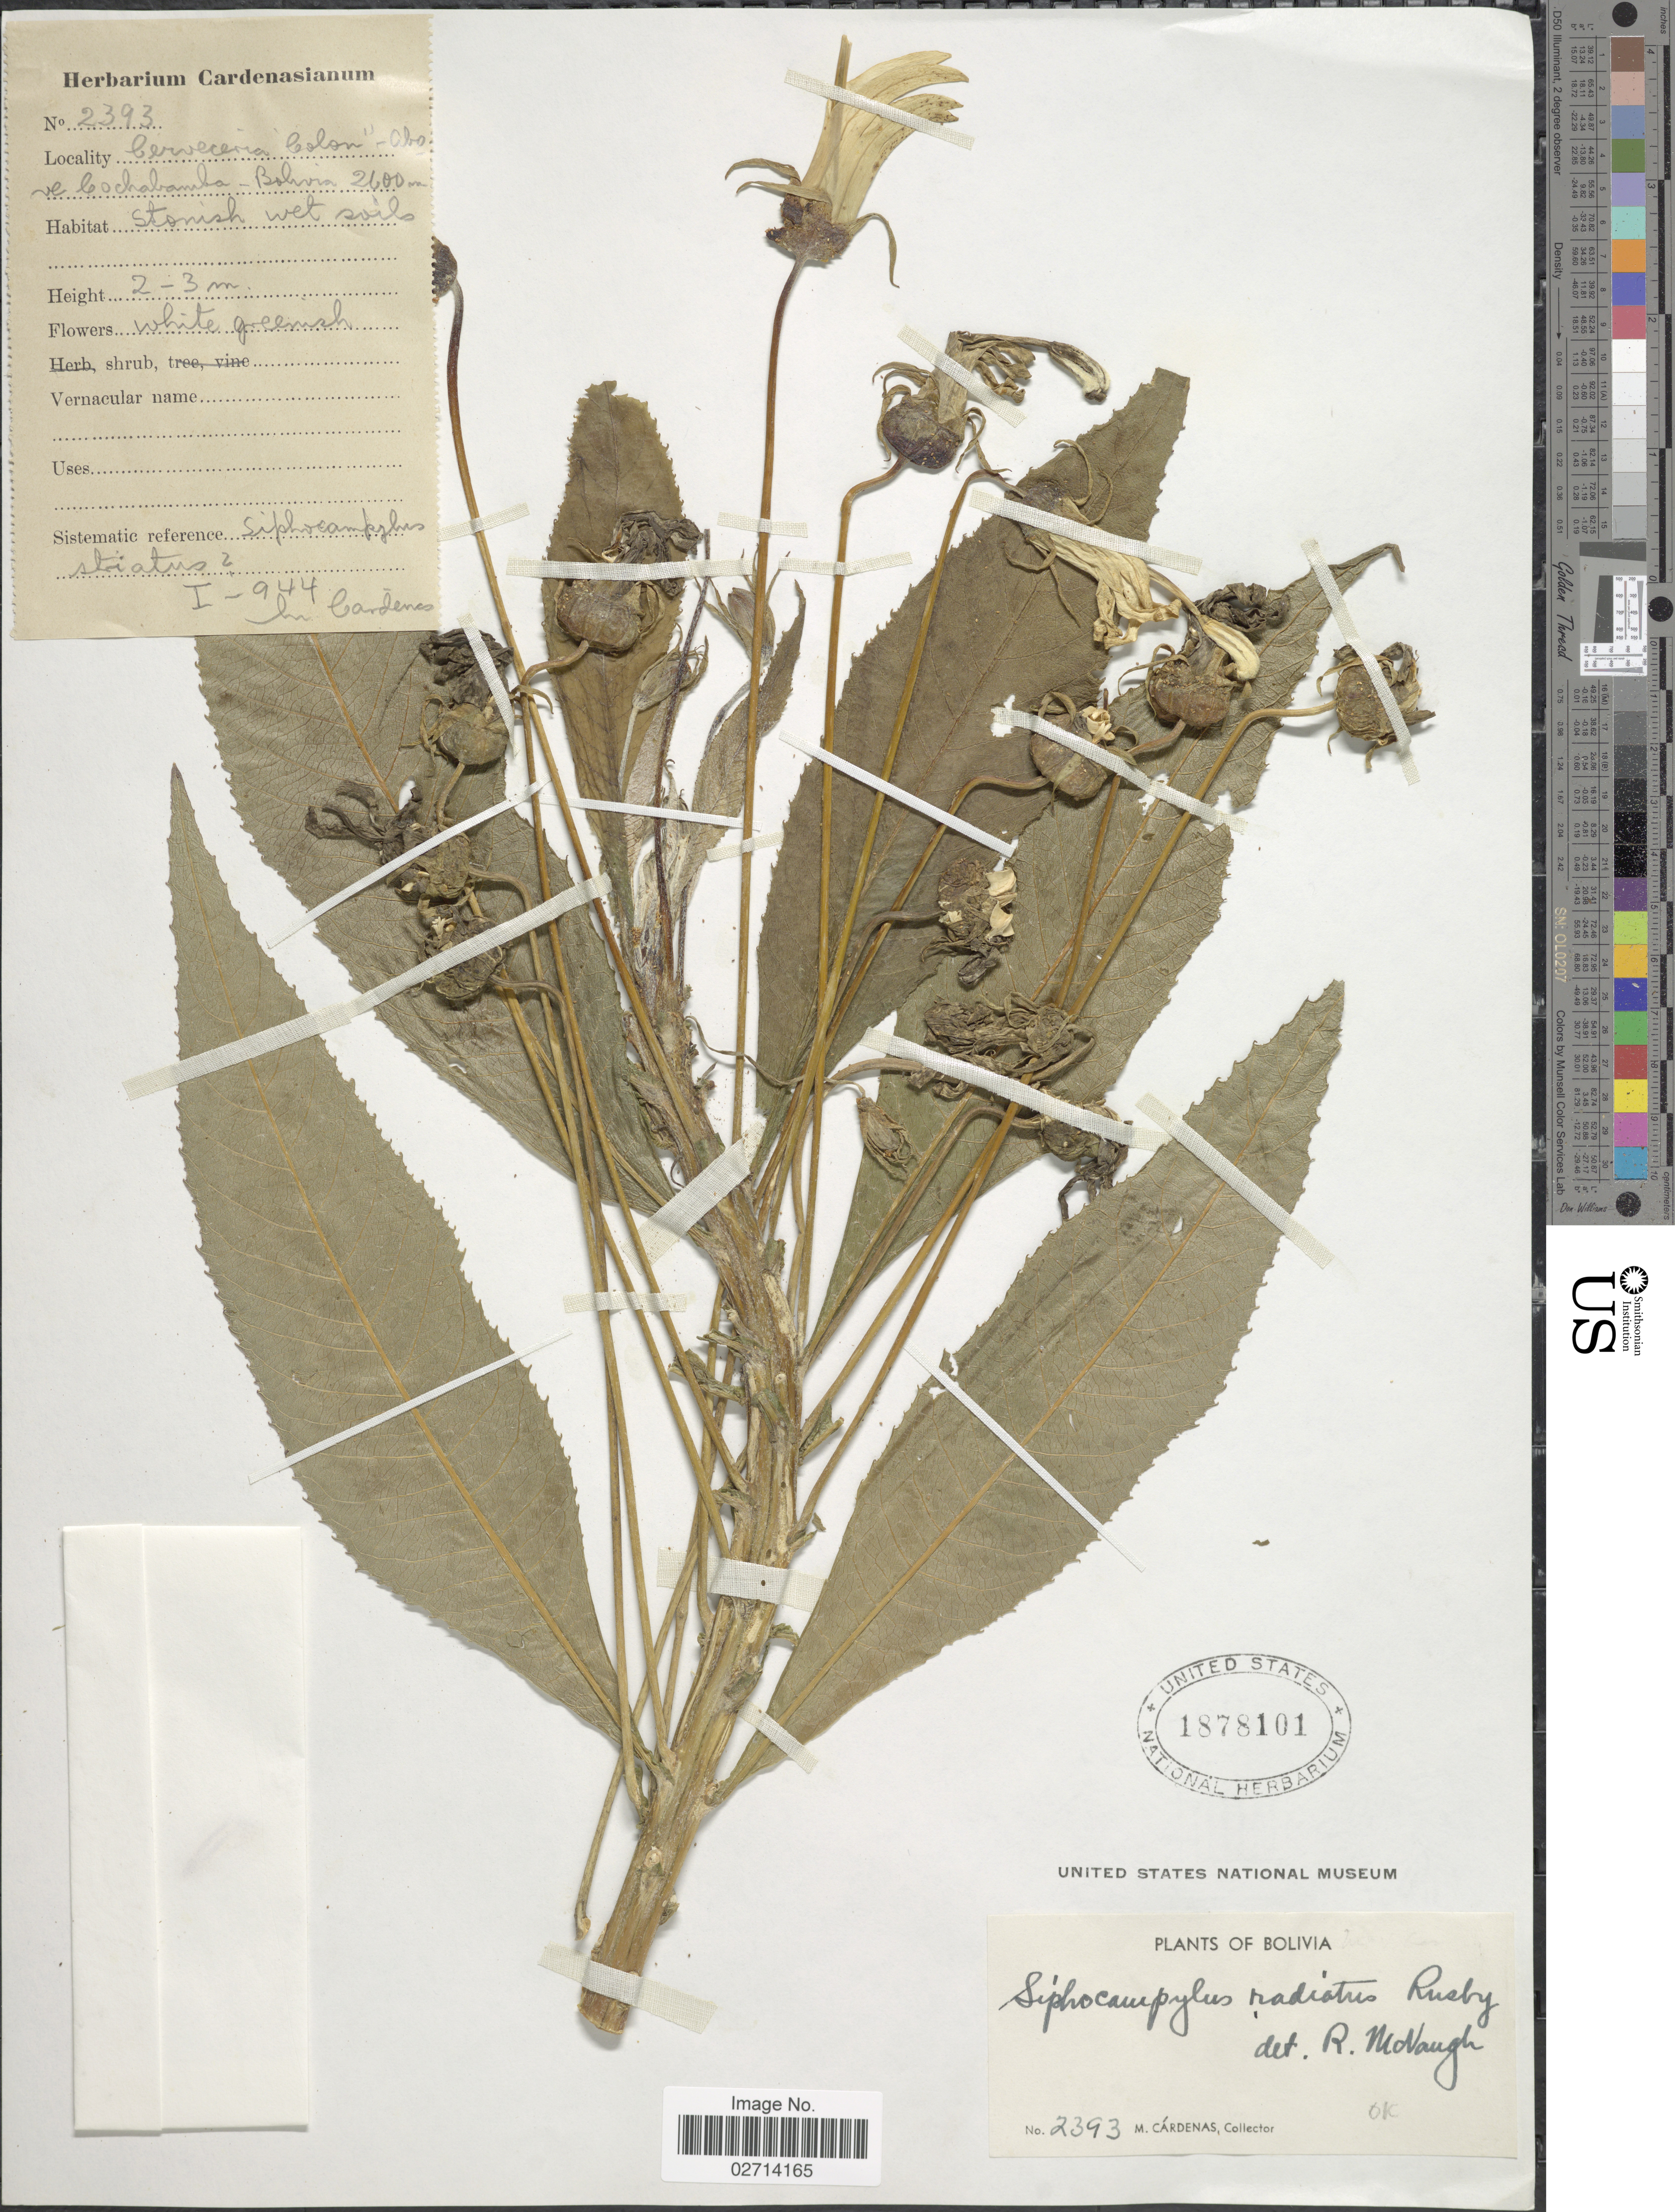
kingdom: Plantae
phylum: Tracheophyta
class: Magnoliopsida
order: Asterales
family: Campanulaceae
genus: Siphocampylus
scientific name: Siphocampylus radiatus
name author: Rusby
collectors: M. Cárdenas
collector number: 2393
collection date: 1944-01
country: Bolivia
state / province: La Paz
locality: Cerveceria Colon. Above Cochabamba.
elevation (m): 2600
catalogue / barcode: US 1878101